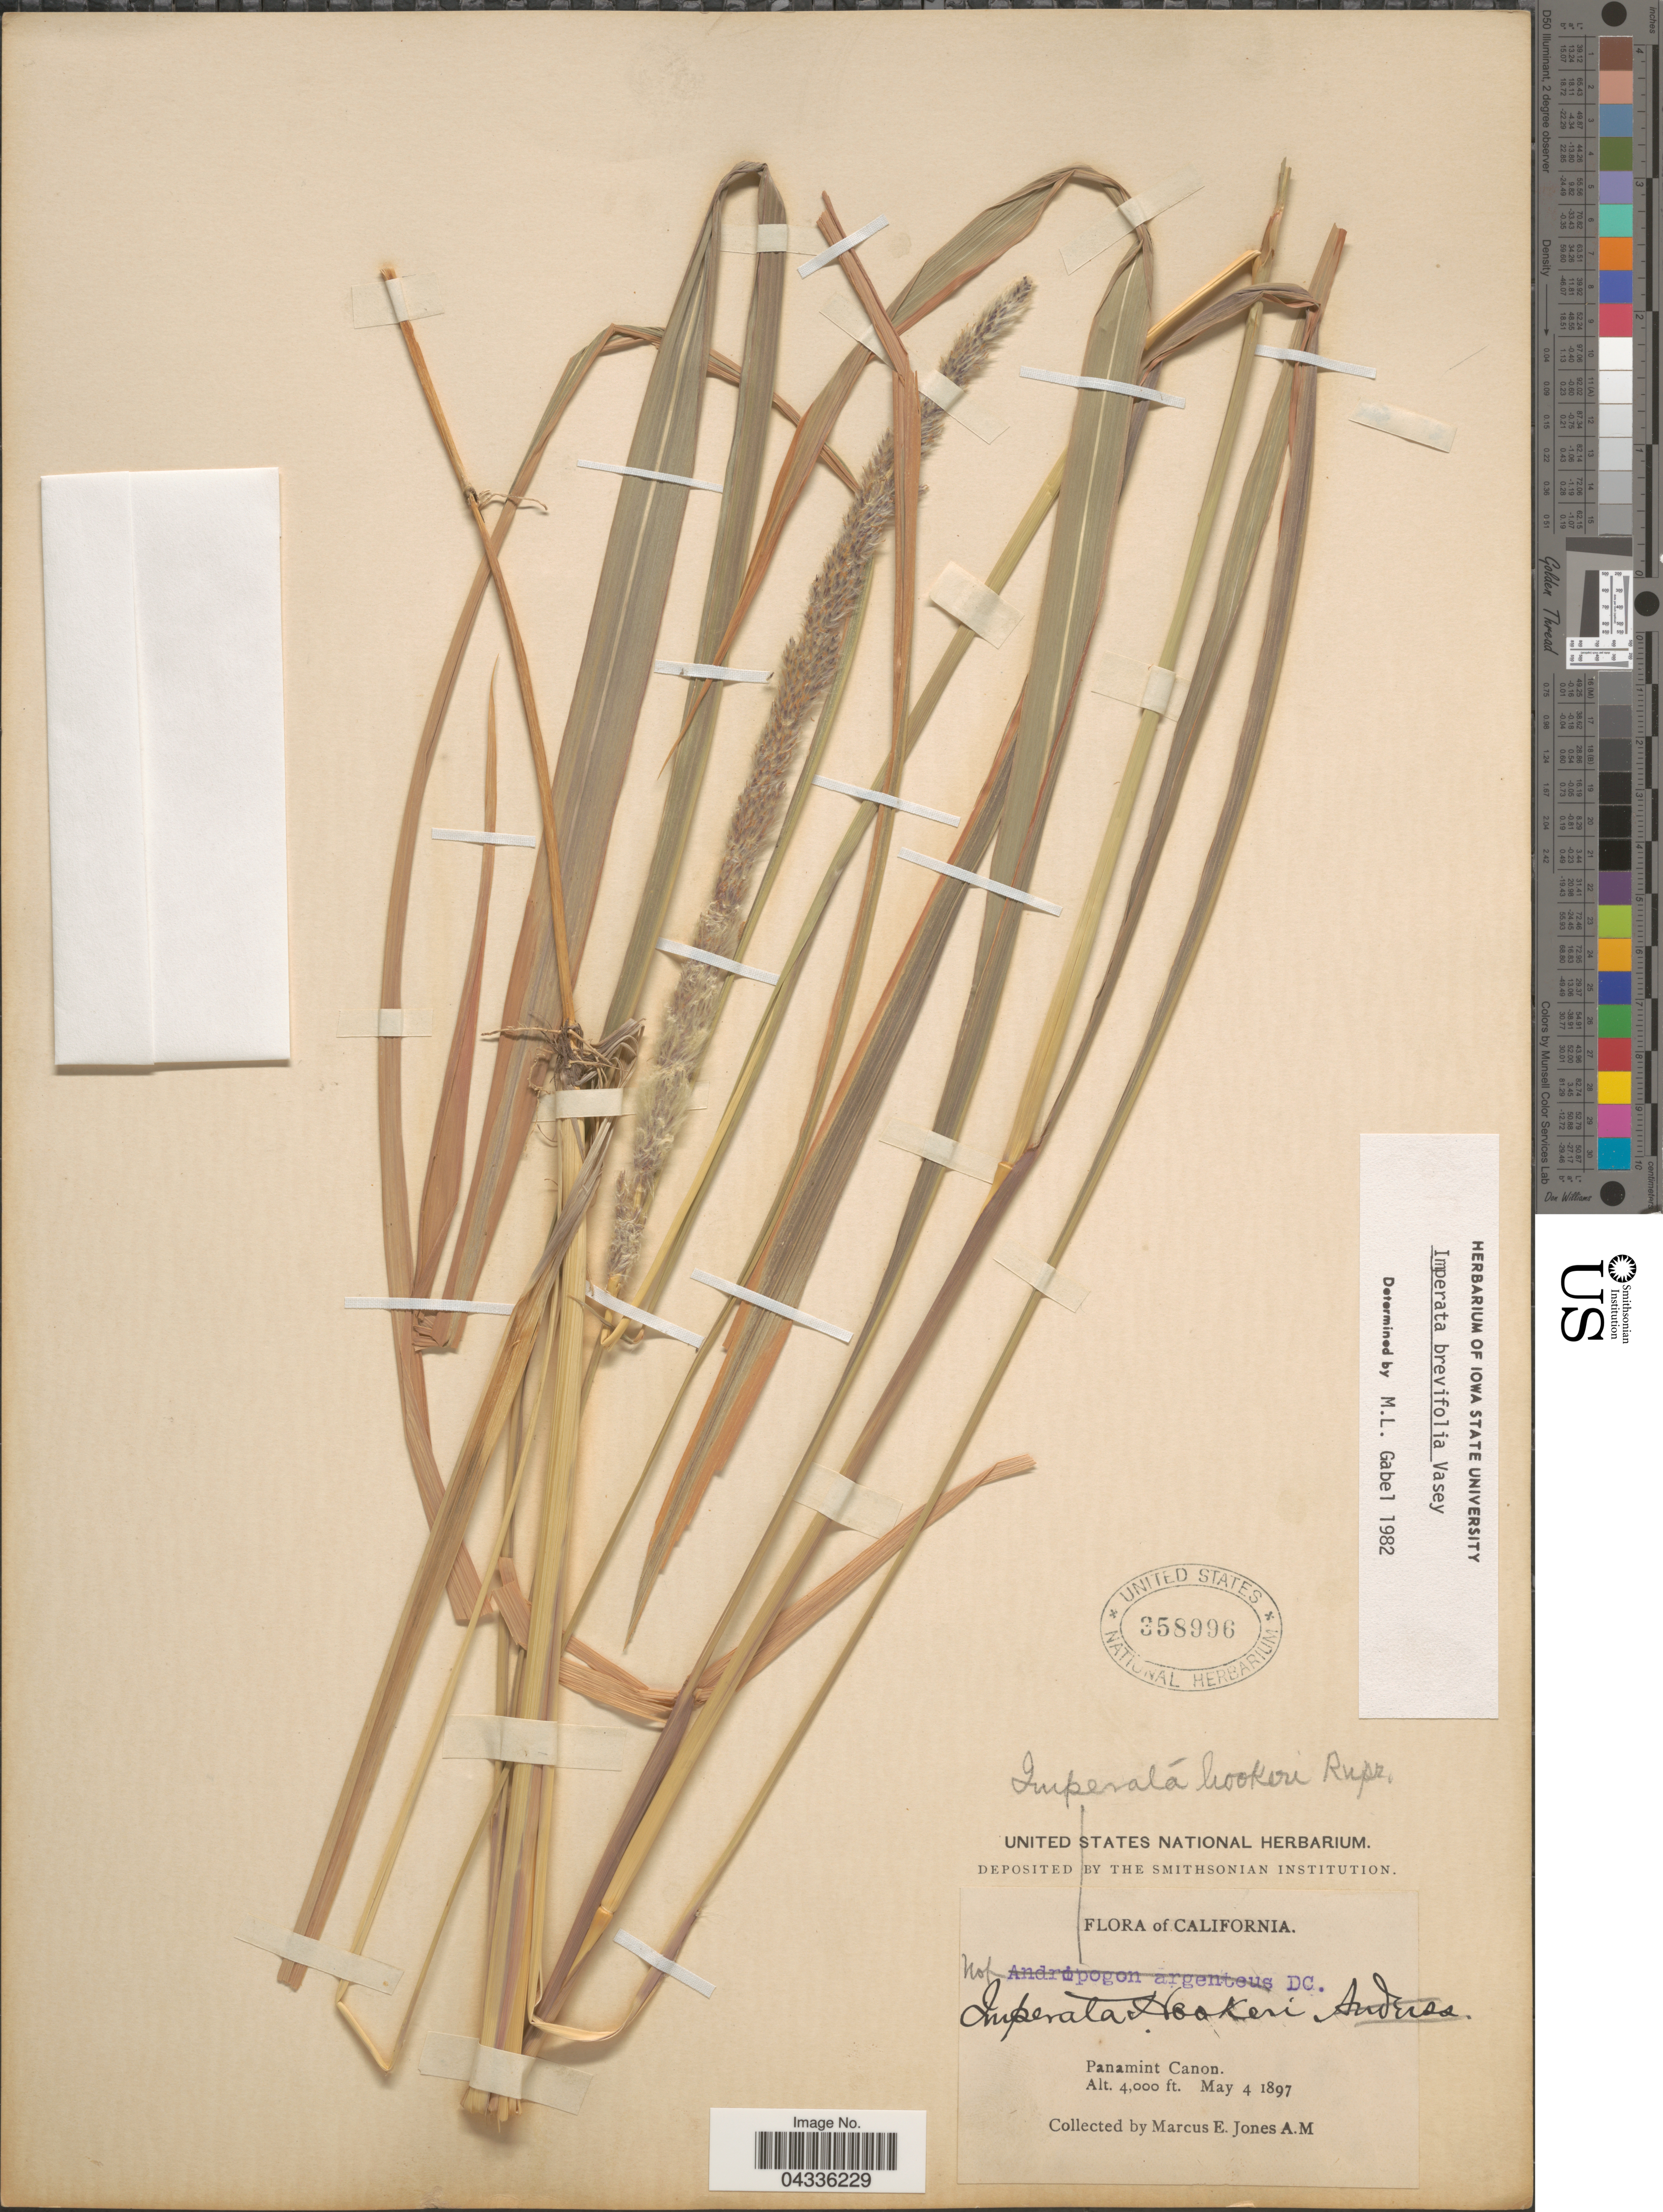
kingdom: Plantae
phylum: Tracheophyta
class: Liliopsida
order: Poales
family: Poaceae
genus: Imperata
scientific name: Imperata brevifolia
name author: Vasey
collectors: M. E. Jones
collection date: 1897-05-04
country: United States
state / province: California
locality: Panamint Canon.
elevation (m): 1219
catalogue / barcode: US 358996